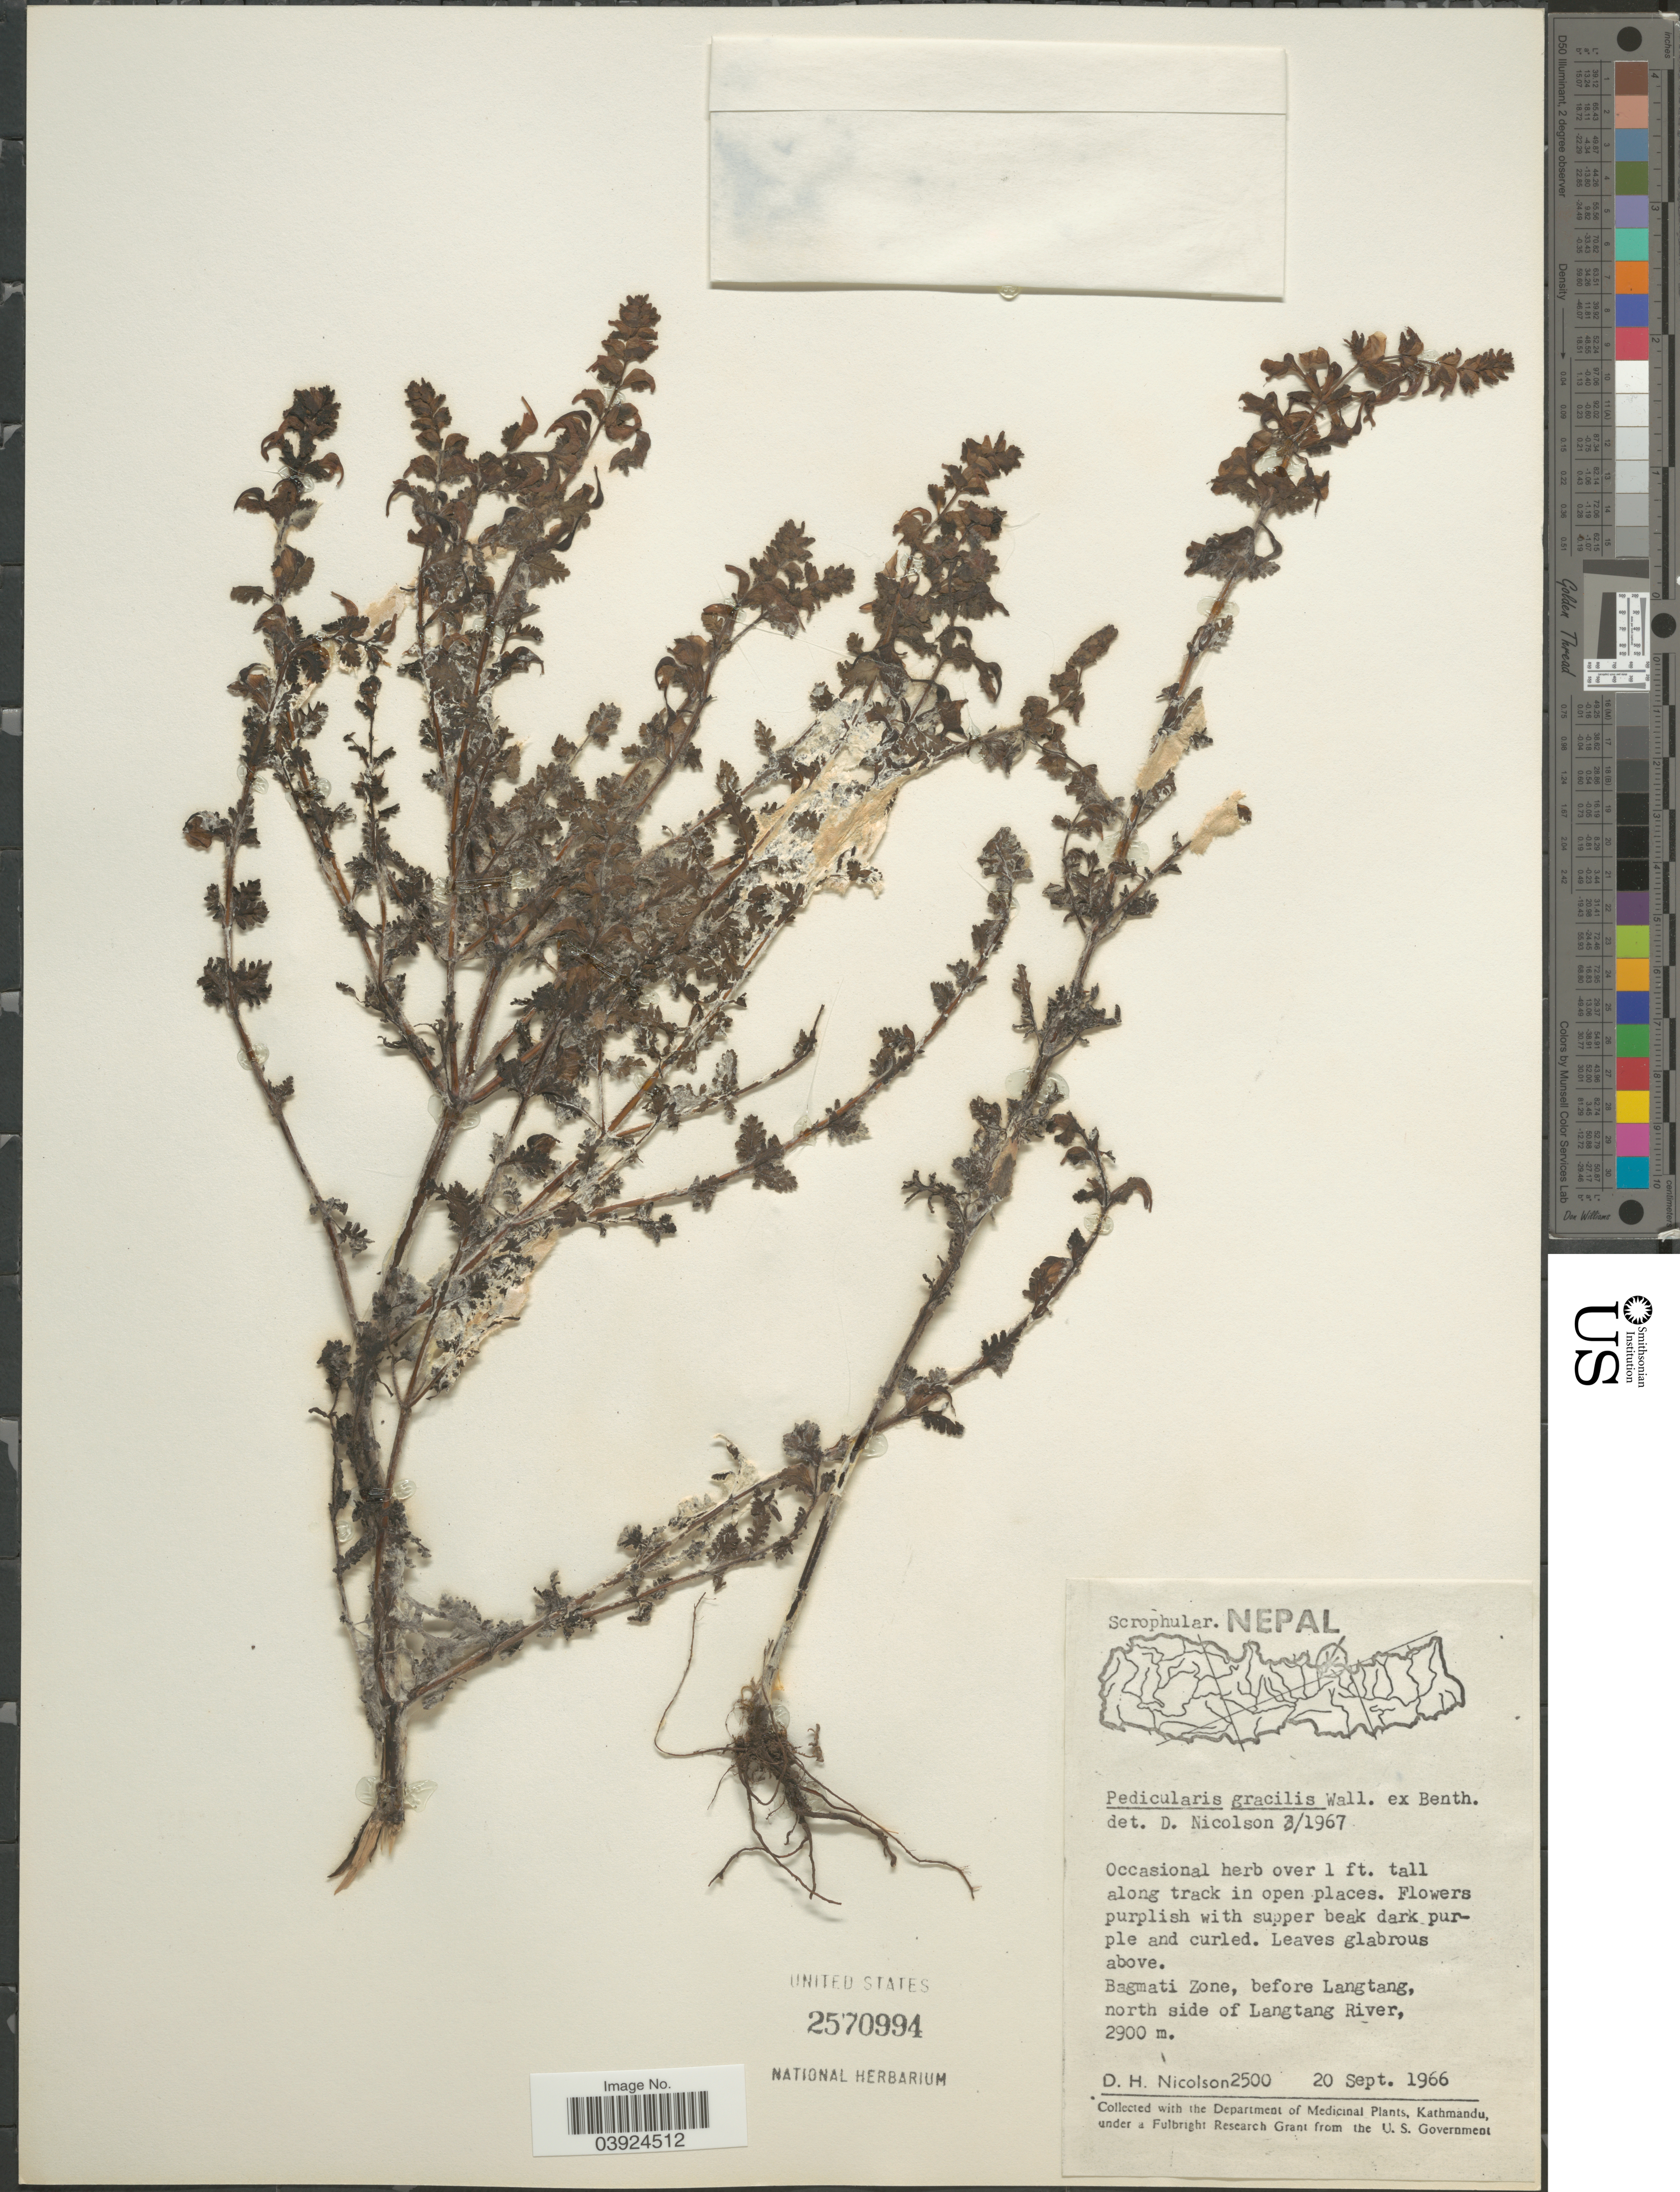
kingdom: Plantae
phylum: Tracheophyta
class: Magnoliopsida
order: Lamiales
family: Orobanchaceae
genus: Pedicularis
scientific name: Pedicularis gracilis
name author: Wall. ex Benth.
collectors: D. H. Nicolson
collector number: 2500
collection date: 1966-09-20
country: Nepal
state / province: Bagmati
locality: Bagmati Zone, before Langtang, north side of Langtang River.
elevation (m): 2900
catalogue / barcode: US 2570994